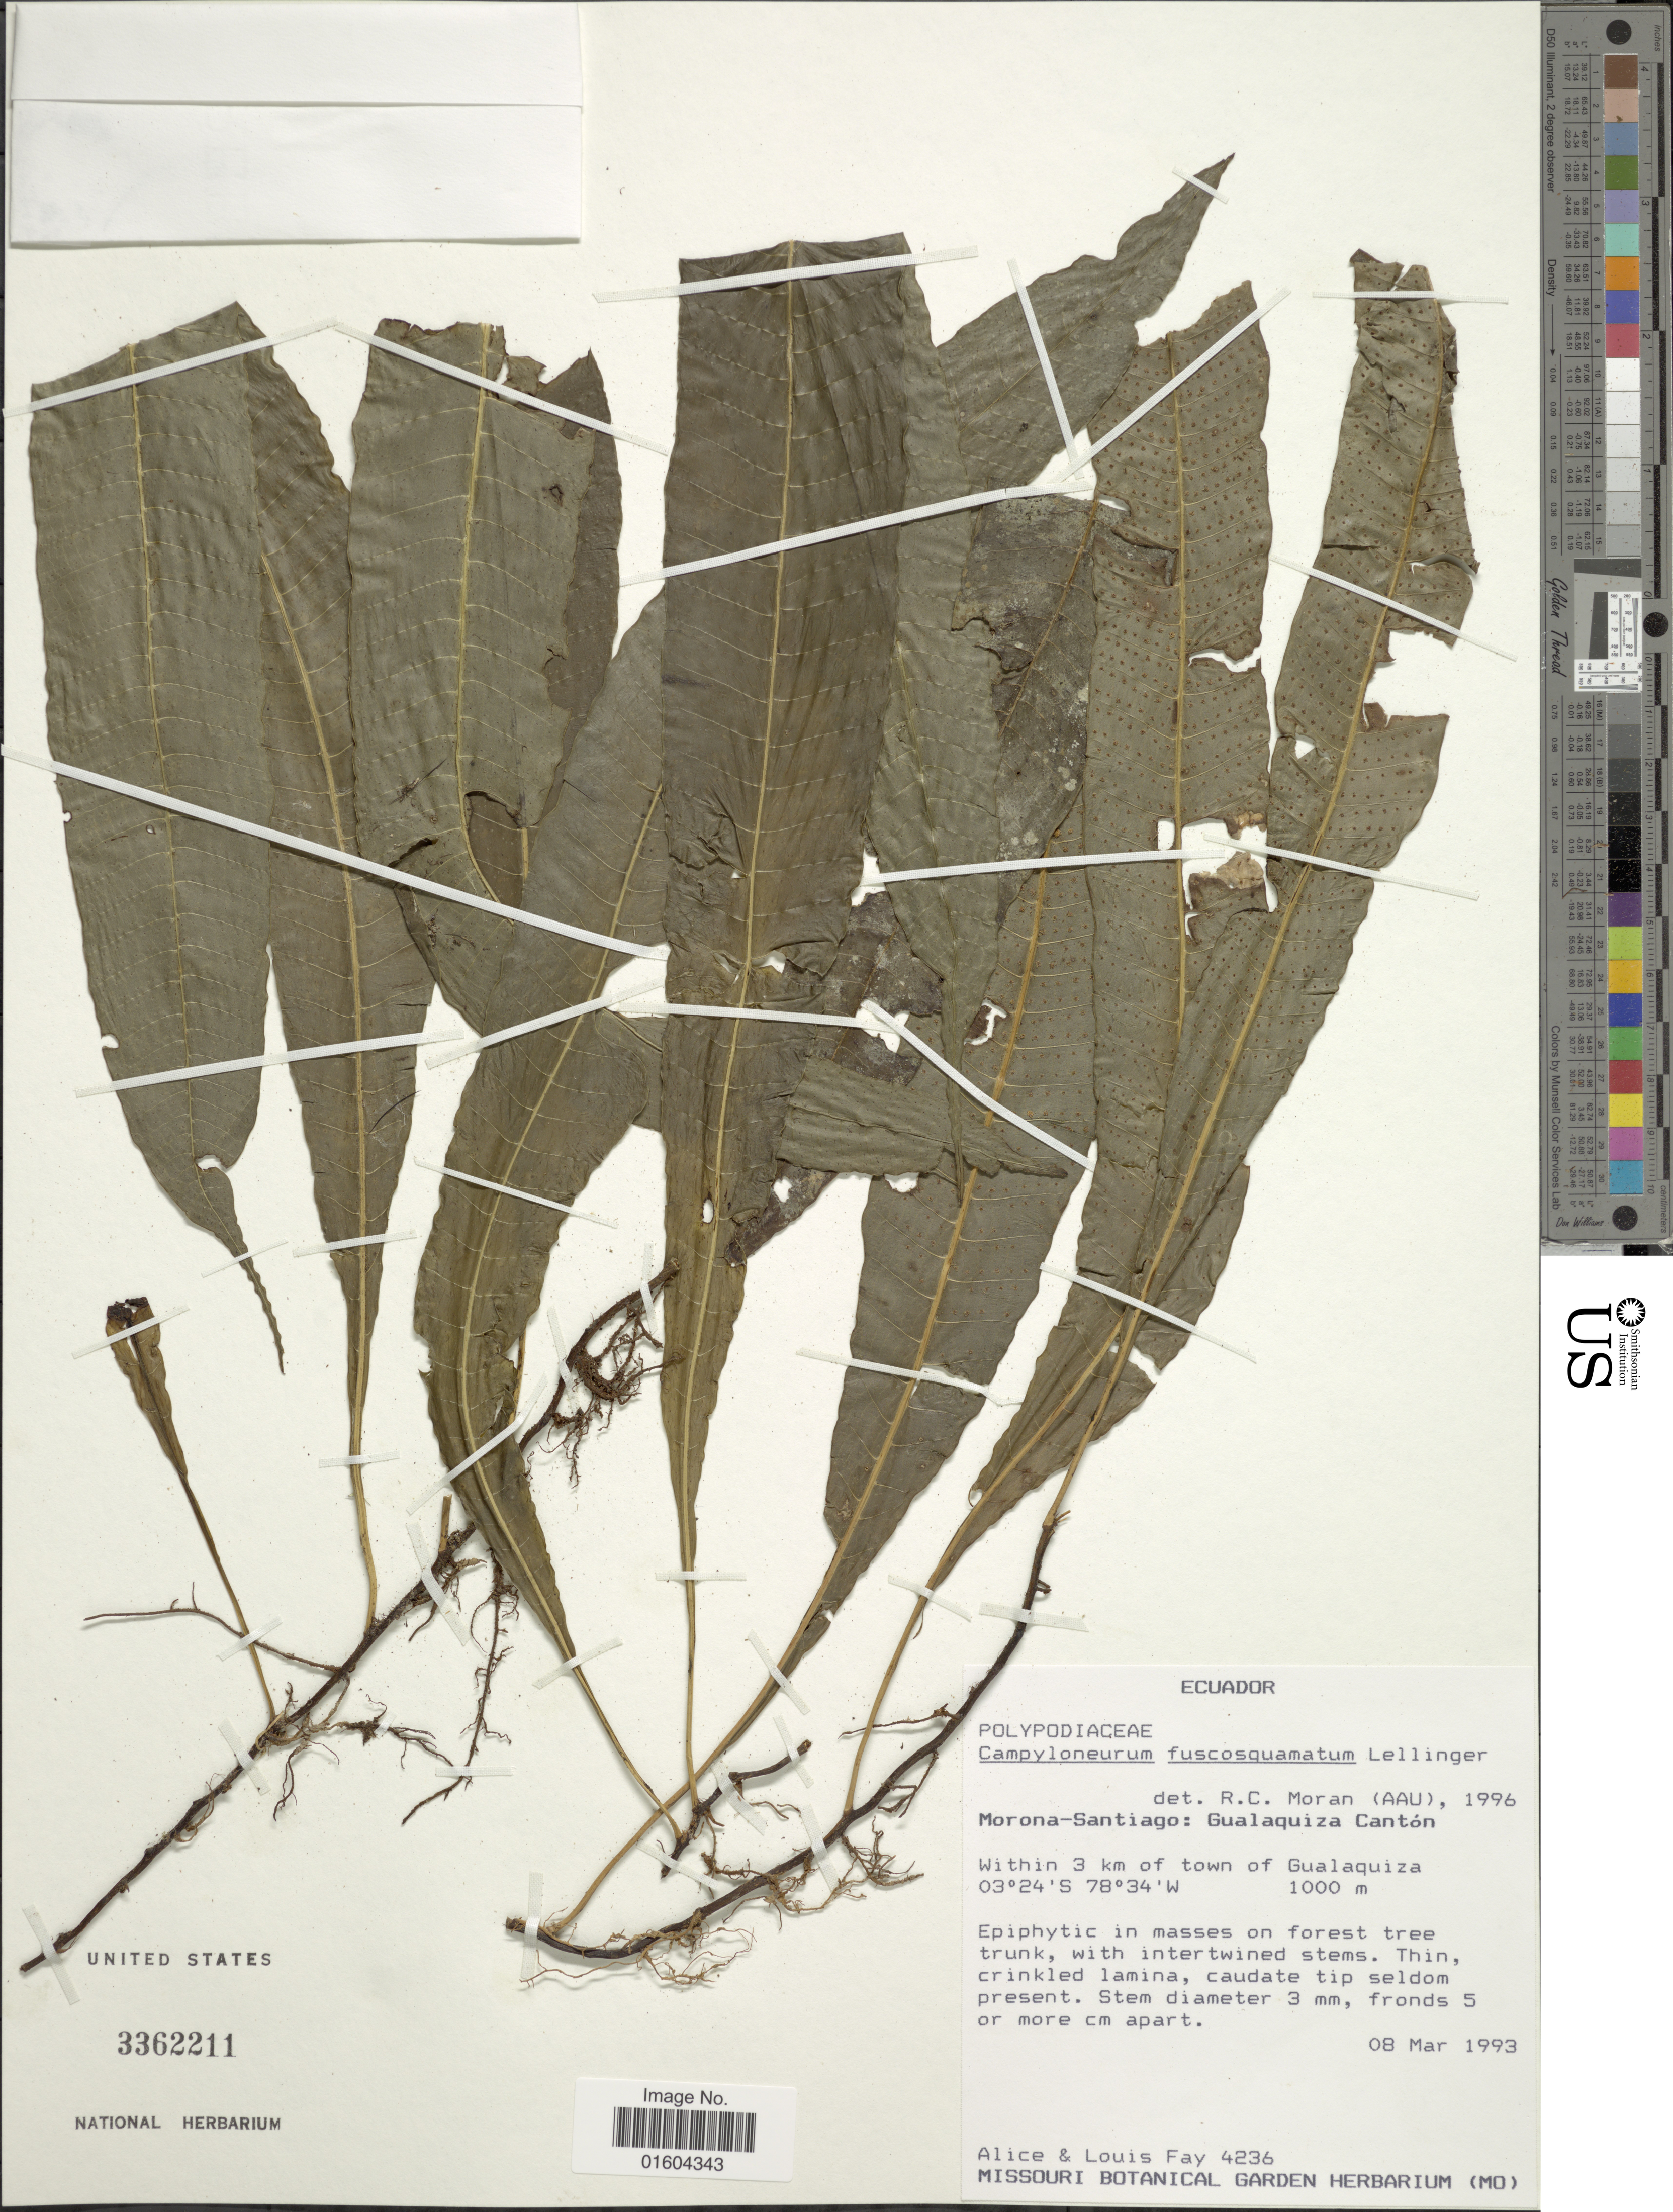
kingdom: Plantae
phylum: Tracheophyta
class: Polypodiopsida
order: Polypodiales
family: Polypodiaceae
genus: Campyloneurum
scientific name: Campyloneurum fuscosquamatum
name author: Lellinger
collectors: A. Fay & L. Fay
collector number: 4236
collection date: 1993-03-08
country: Ecuador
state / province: Morona-Santiago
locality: Ecuador, Morona-Santiago Gualaquiza Canton. Withing 3 km of town of Gualaquiza.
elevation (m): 1000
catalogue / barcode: US 3362211